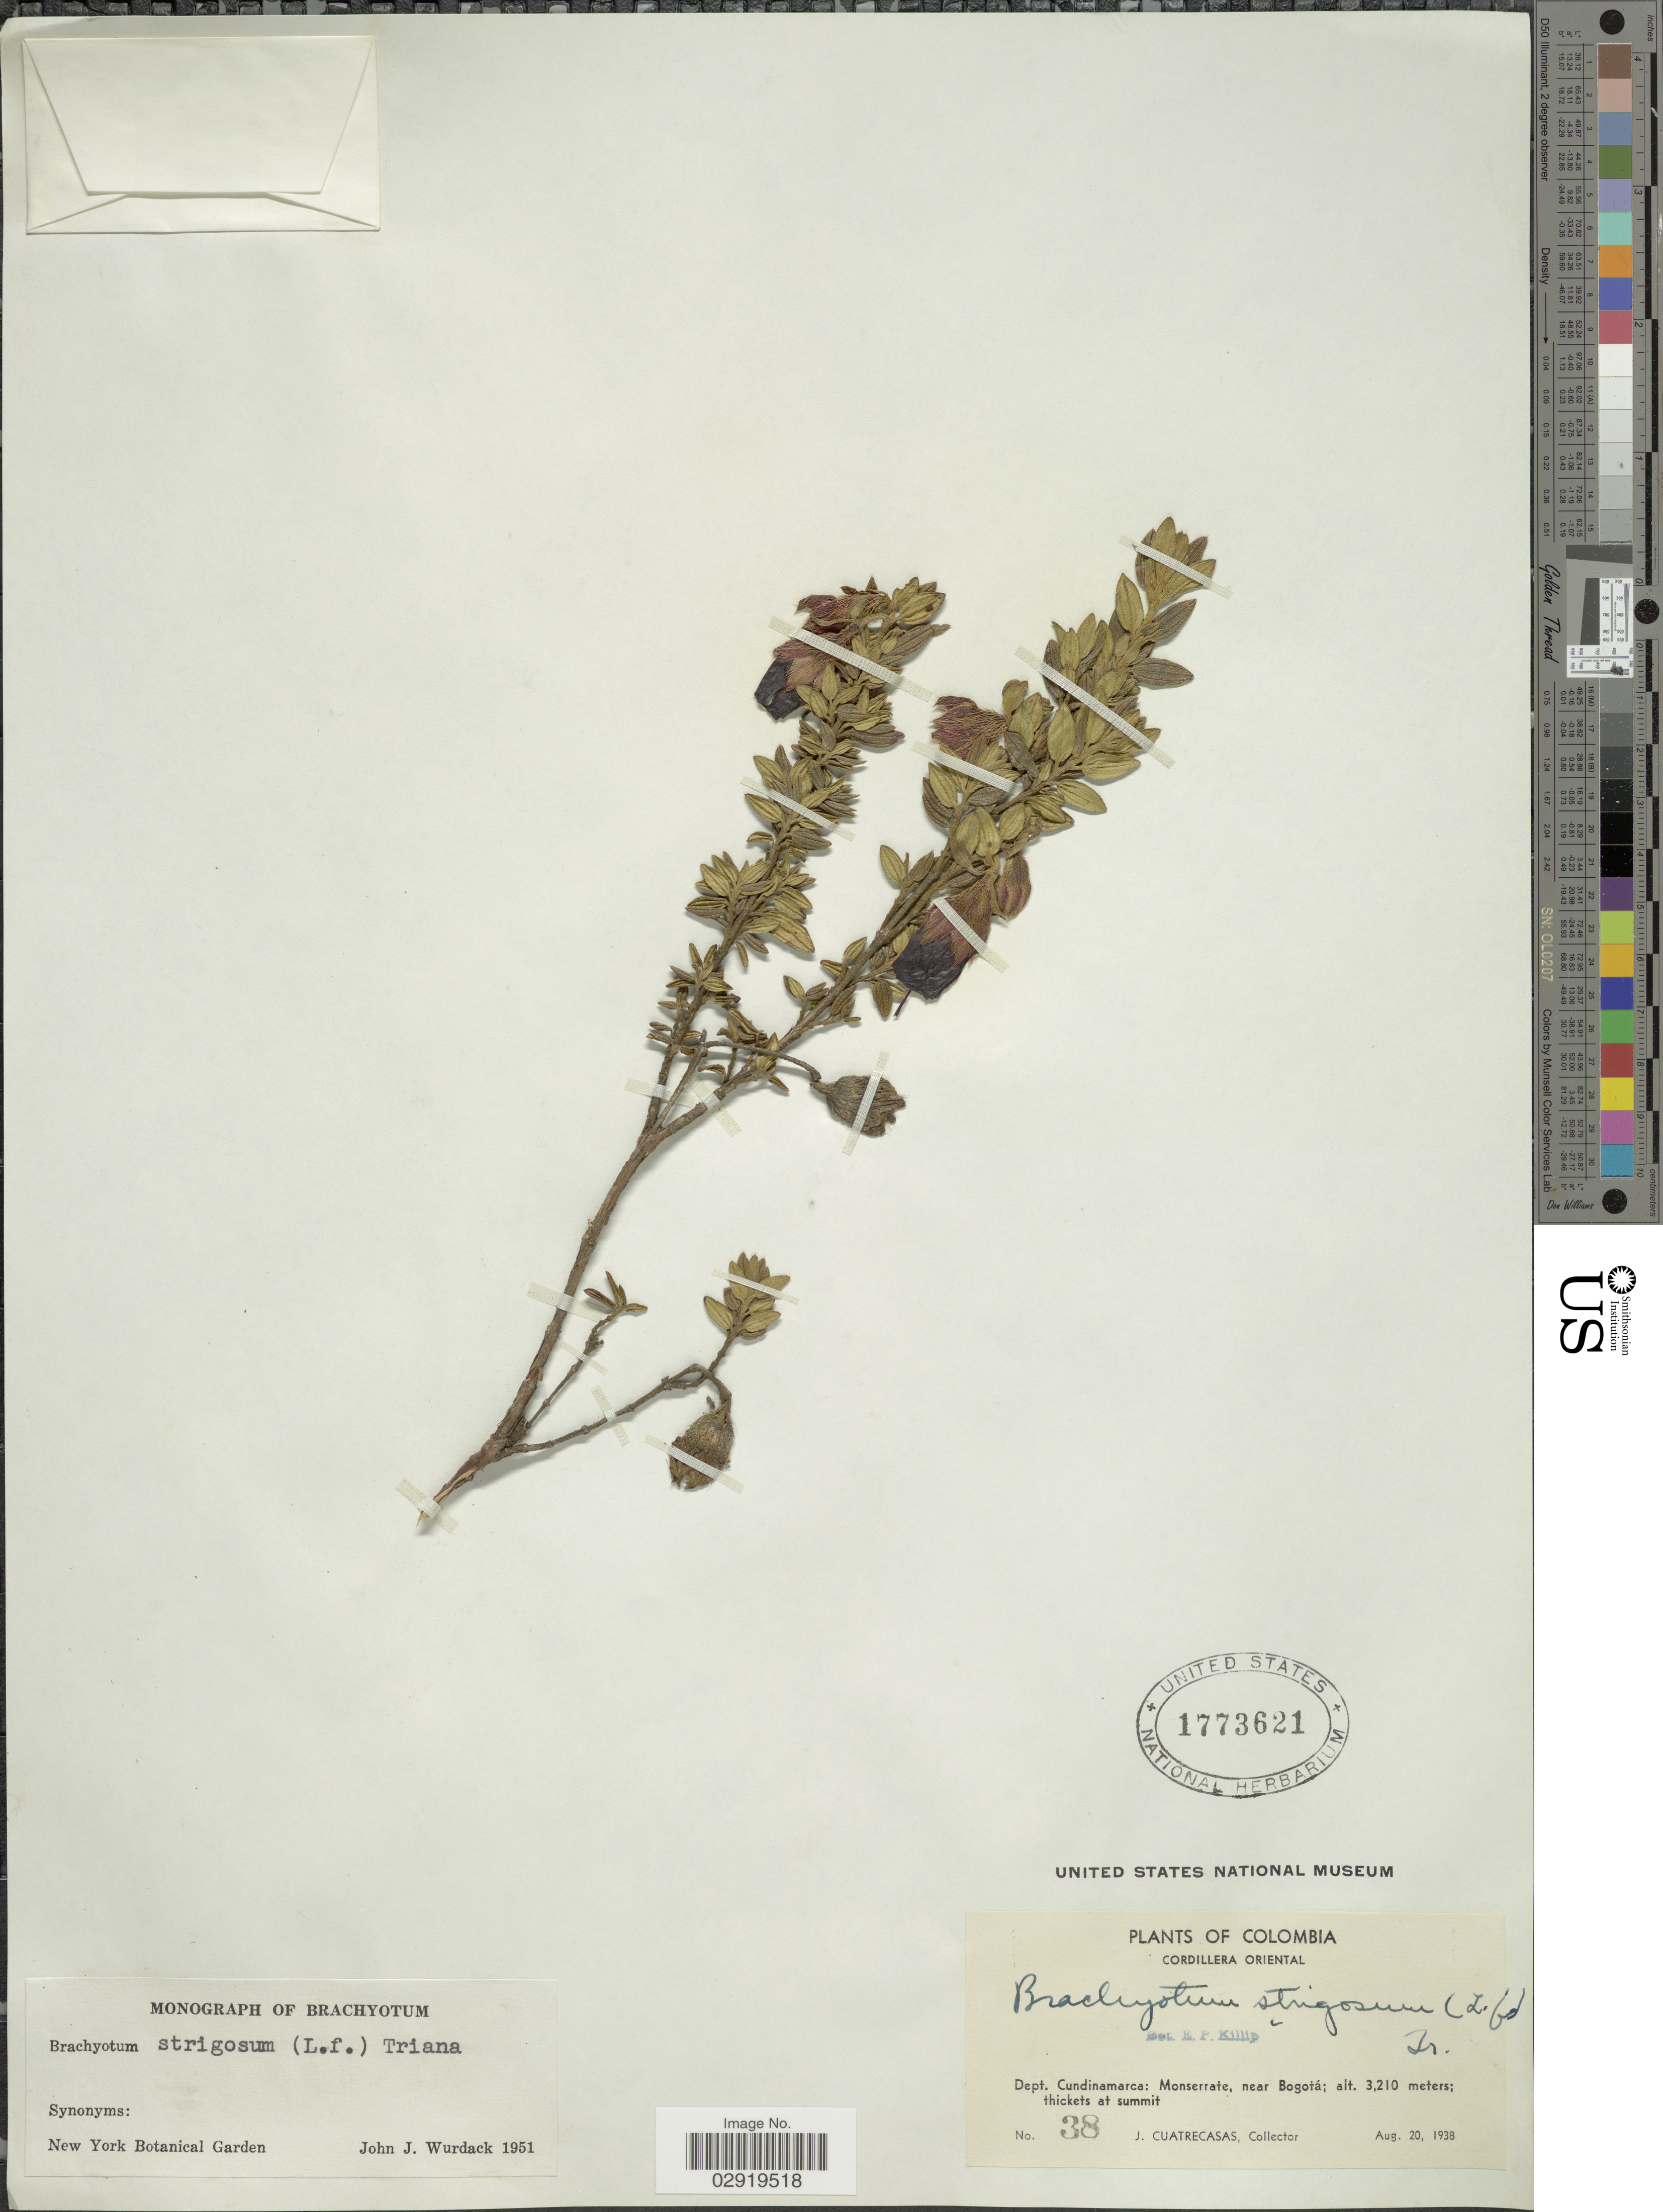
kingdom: Plantae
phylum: Tracheophyta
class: Magnoliopsida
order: Myrtales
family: Melastomataceae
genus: Brachyotum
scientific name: Brachyotum strigosum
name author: (L. f.) Triana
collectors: J. Cuatrecasas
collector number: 38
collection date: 1938-08-20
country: Colombia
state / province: Cundinamarca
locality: Cordillera Oriental. Dept. Cundinamarca: Monserrate, near Bogotá.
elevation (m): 3210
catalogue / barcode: US 1773621